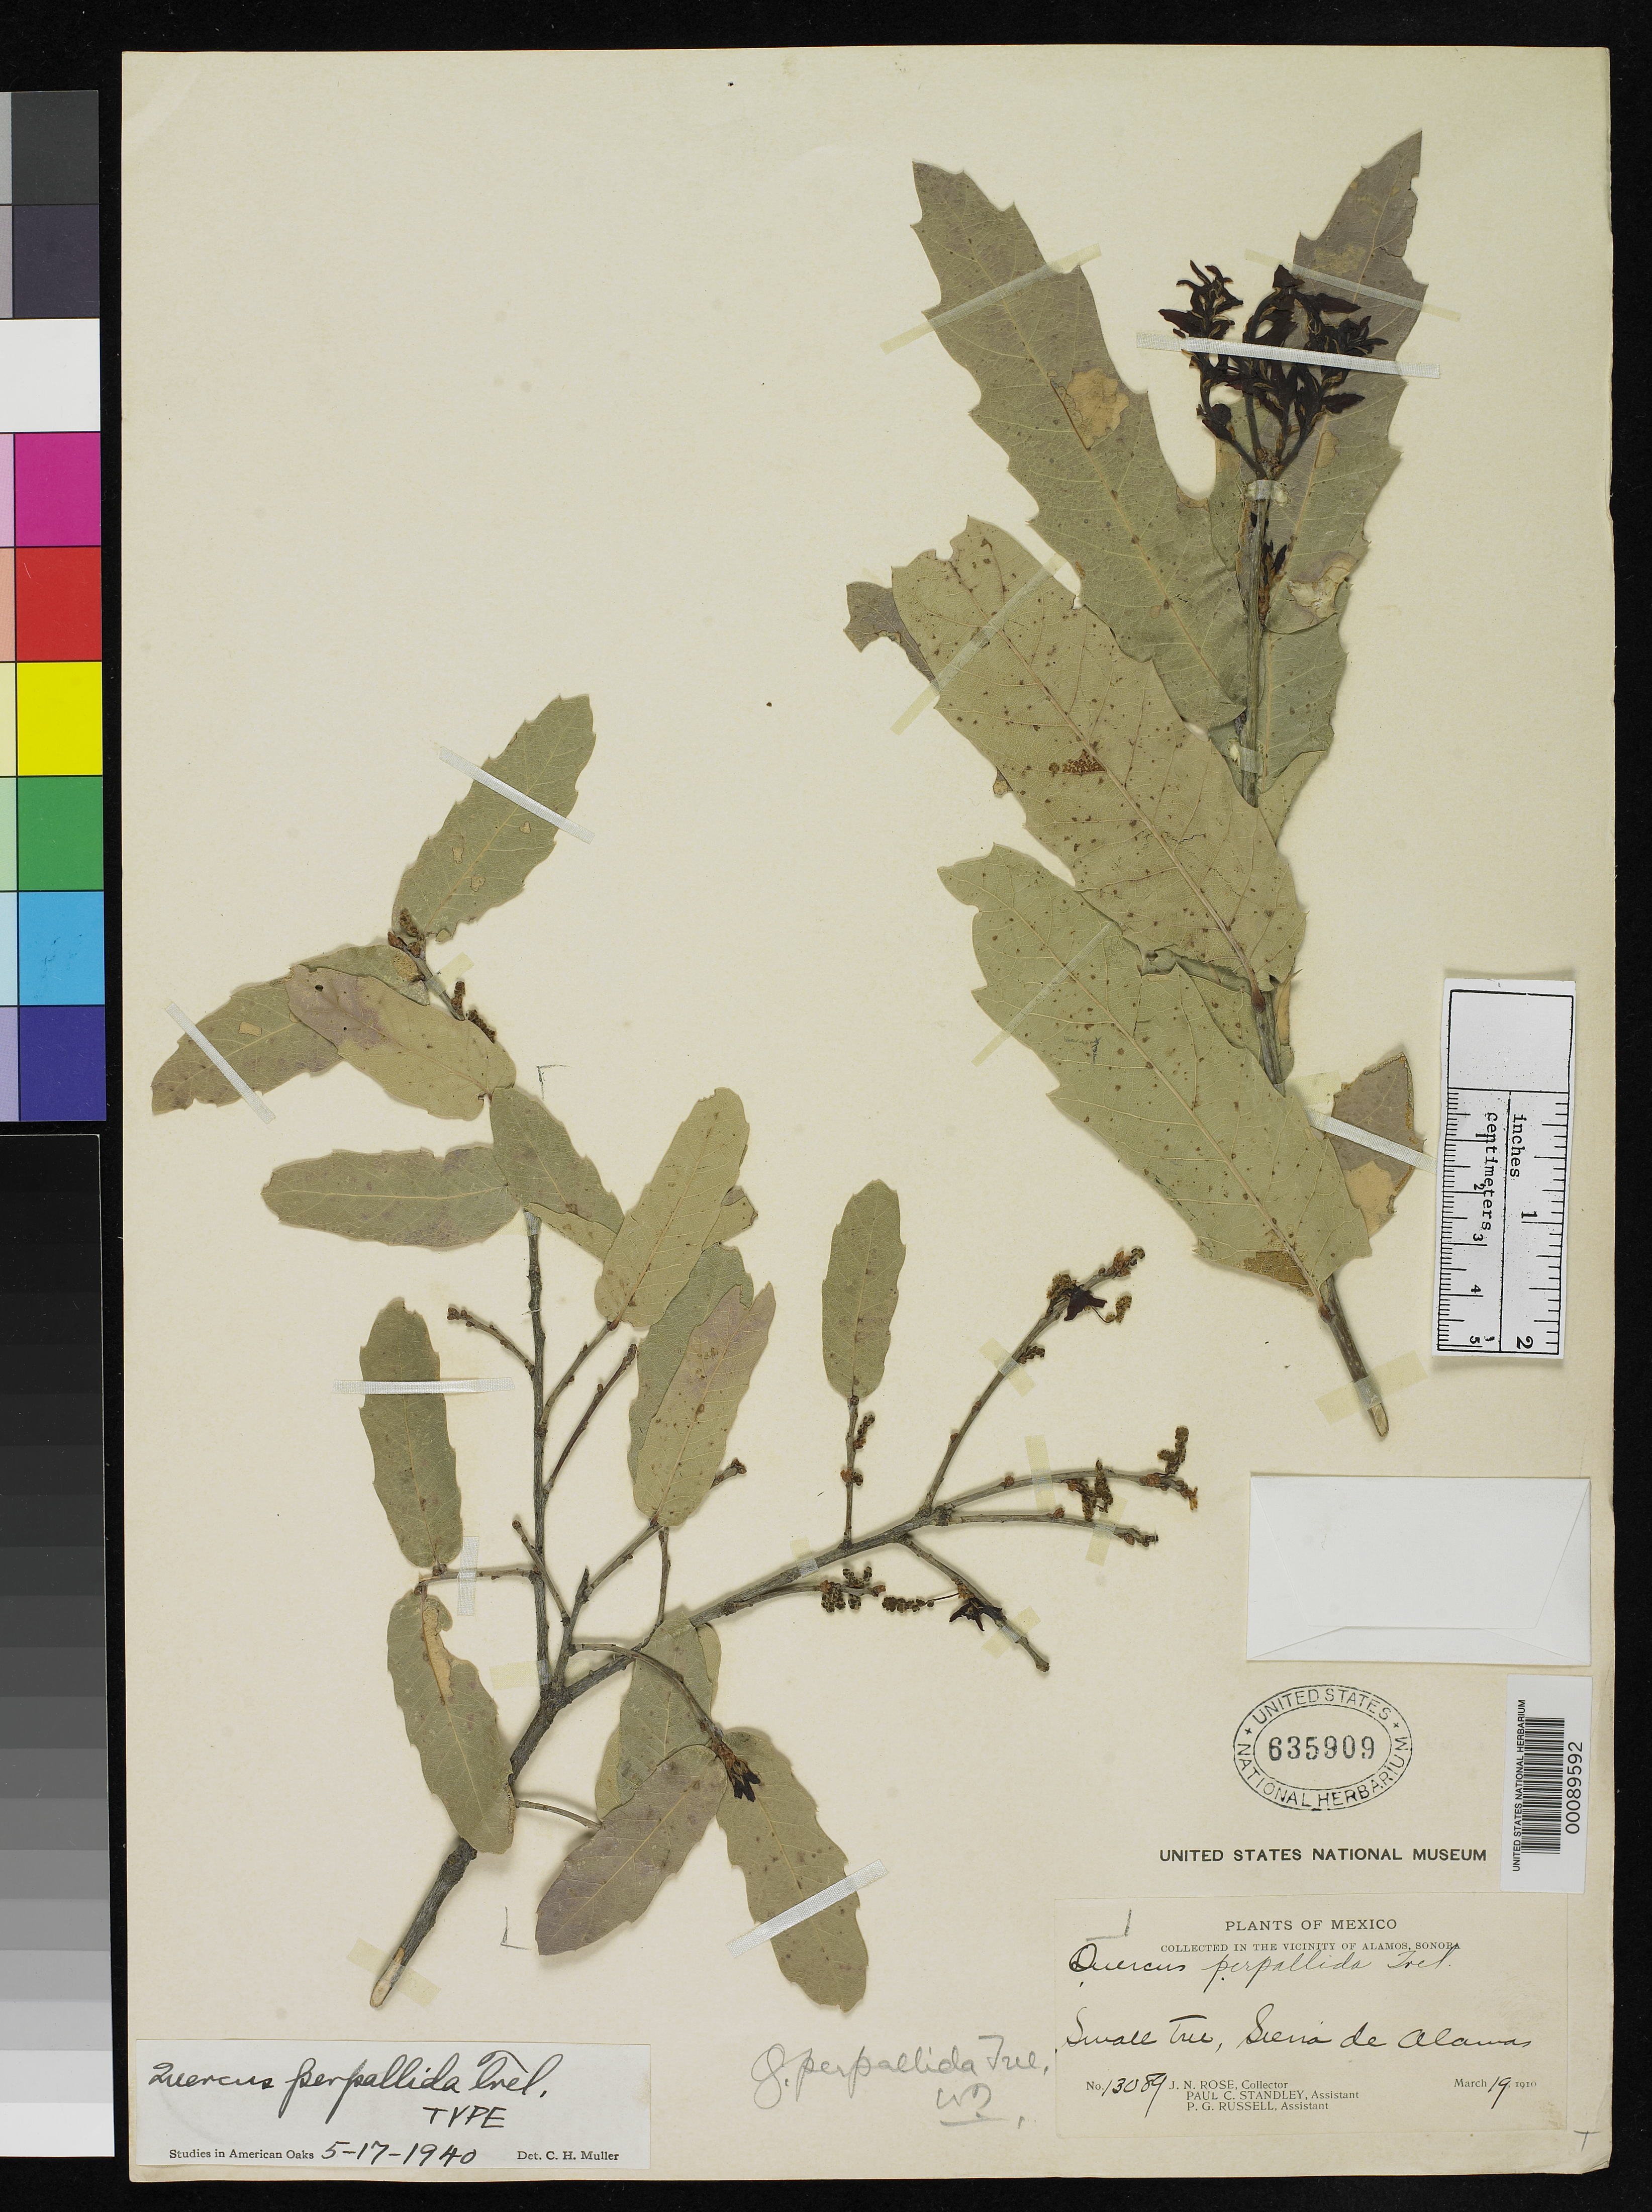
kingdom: Plantae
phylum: Tracheophyta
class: Magnoliopsida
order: Fagales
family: Fagaceae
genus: Quercus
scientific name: Quercus perpallida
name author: Trel.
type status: Type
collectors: J. N. Rose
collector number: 13089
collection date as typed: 19 Mar 1910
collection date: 1910-03-19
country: Mexico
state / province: Sonora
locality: Sierra de Alamos, near Alamos.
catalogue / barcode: US 635909